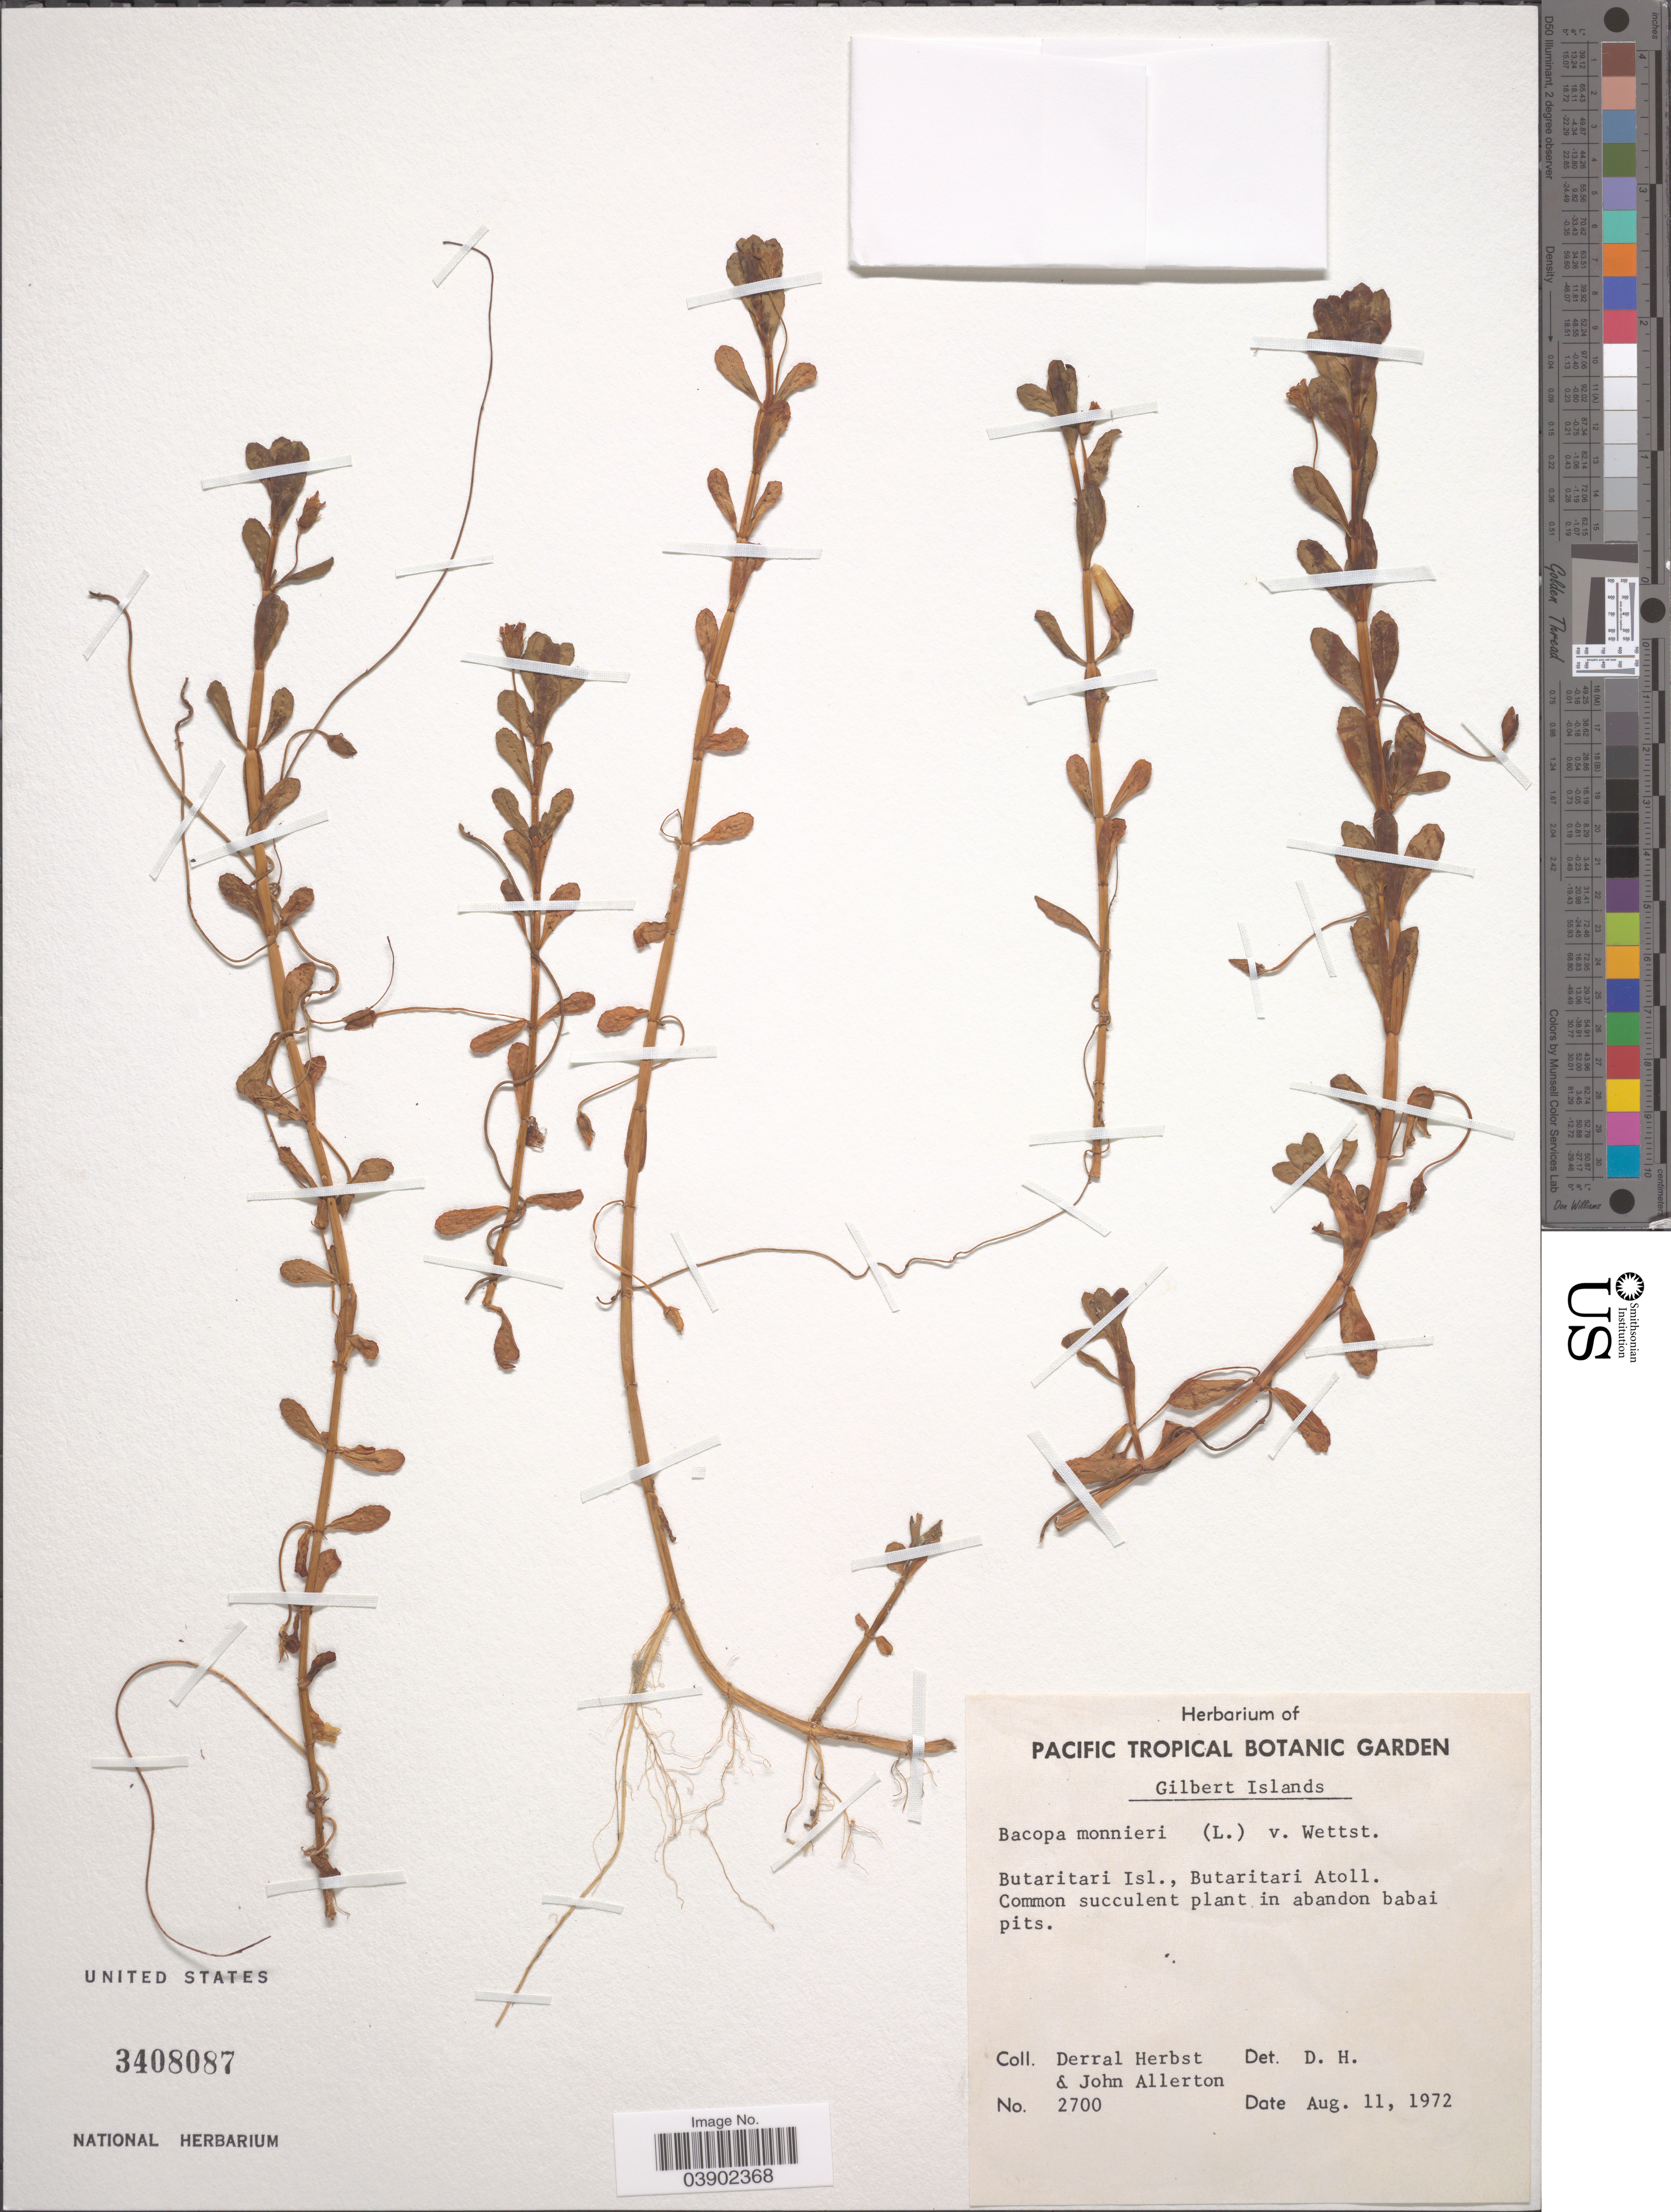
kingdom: Plantae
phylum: Tracheophyta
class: Magnoliopsida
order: Lamiales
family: Plantaginaceae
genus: Bacopa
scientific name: Bacopa monnieri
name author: (L.) Pennell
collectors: D. R. Herbst & J. Allerton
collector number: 2700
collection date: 1972-08-11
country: Kiribati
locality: Gilbert Islands. Butaritari Isl., Butaritari Atoll.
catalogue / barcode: US 3408087